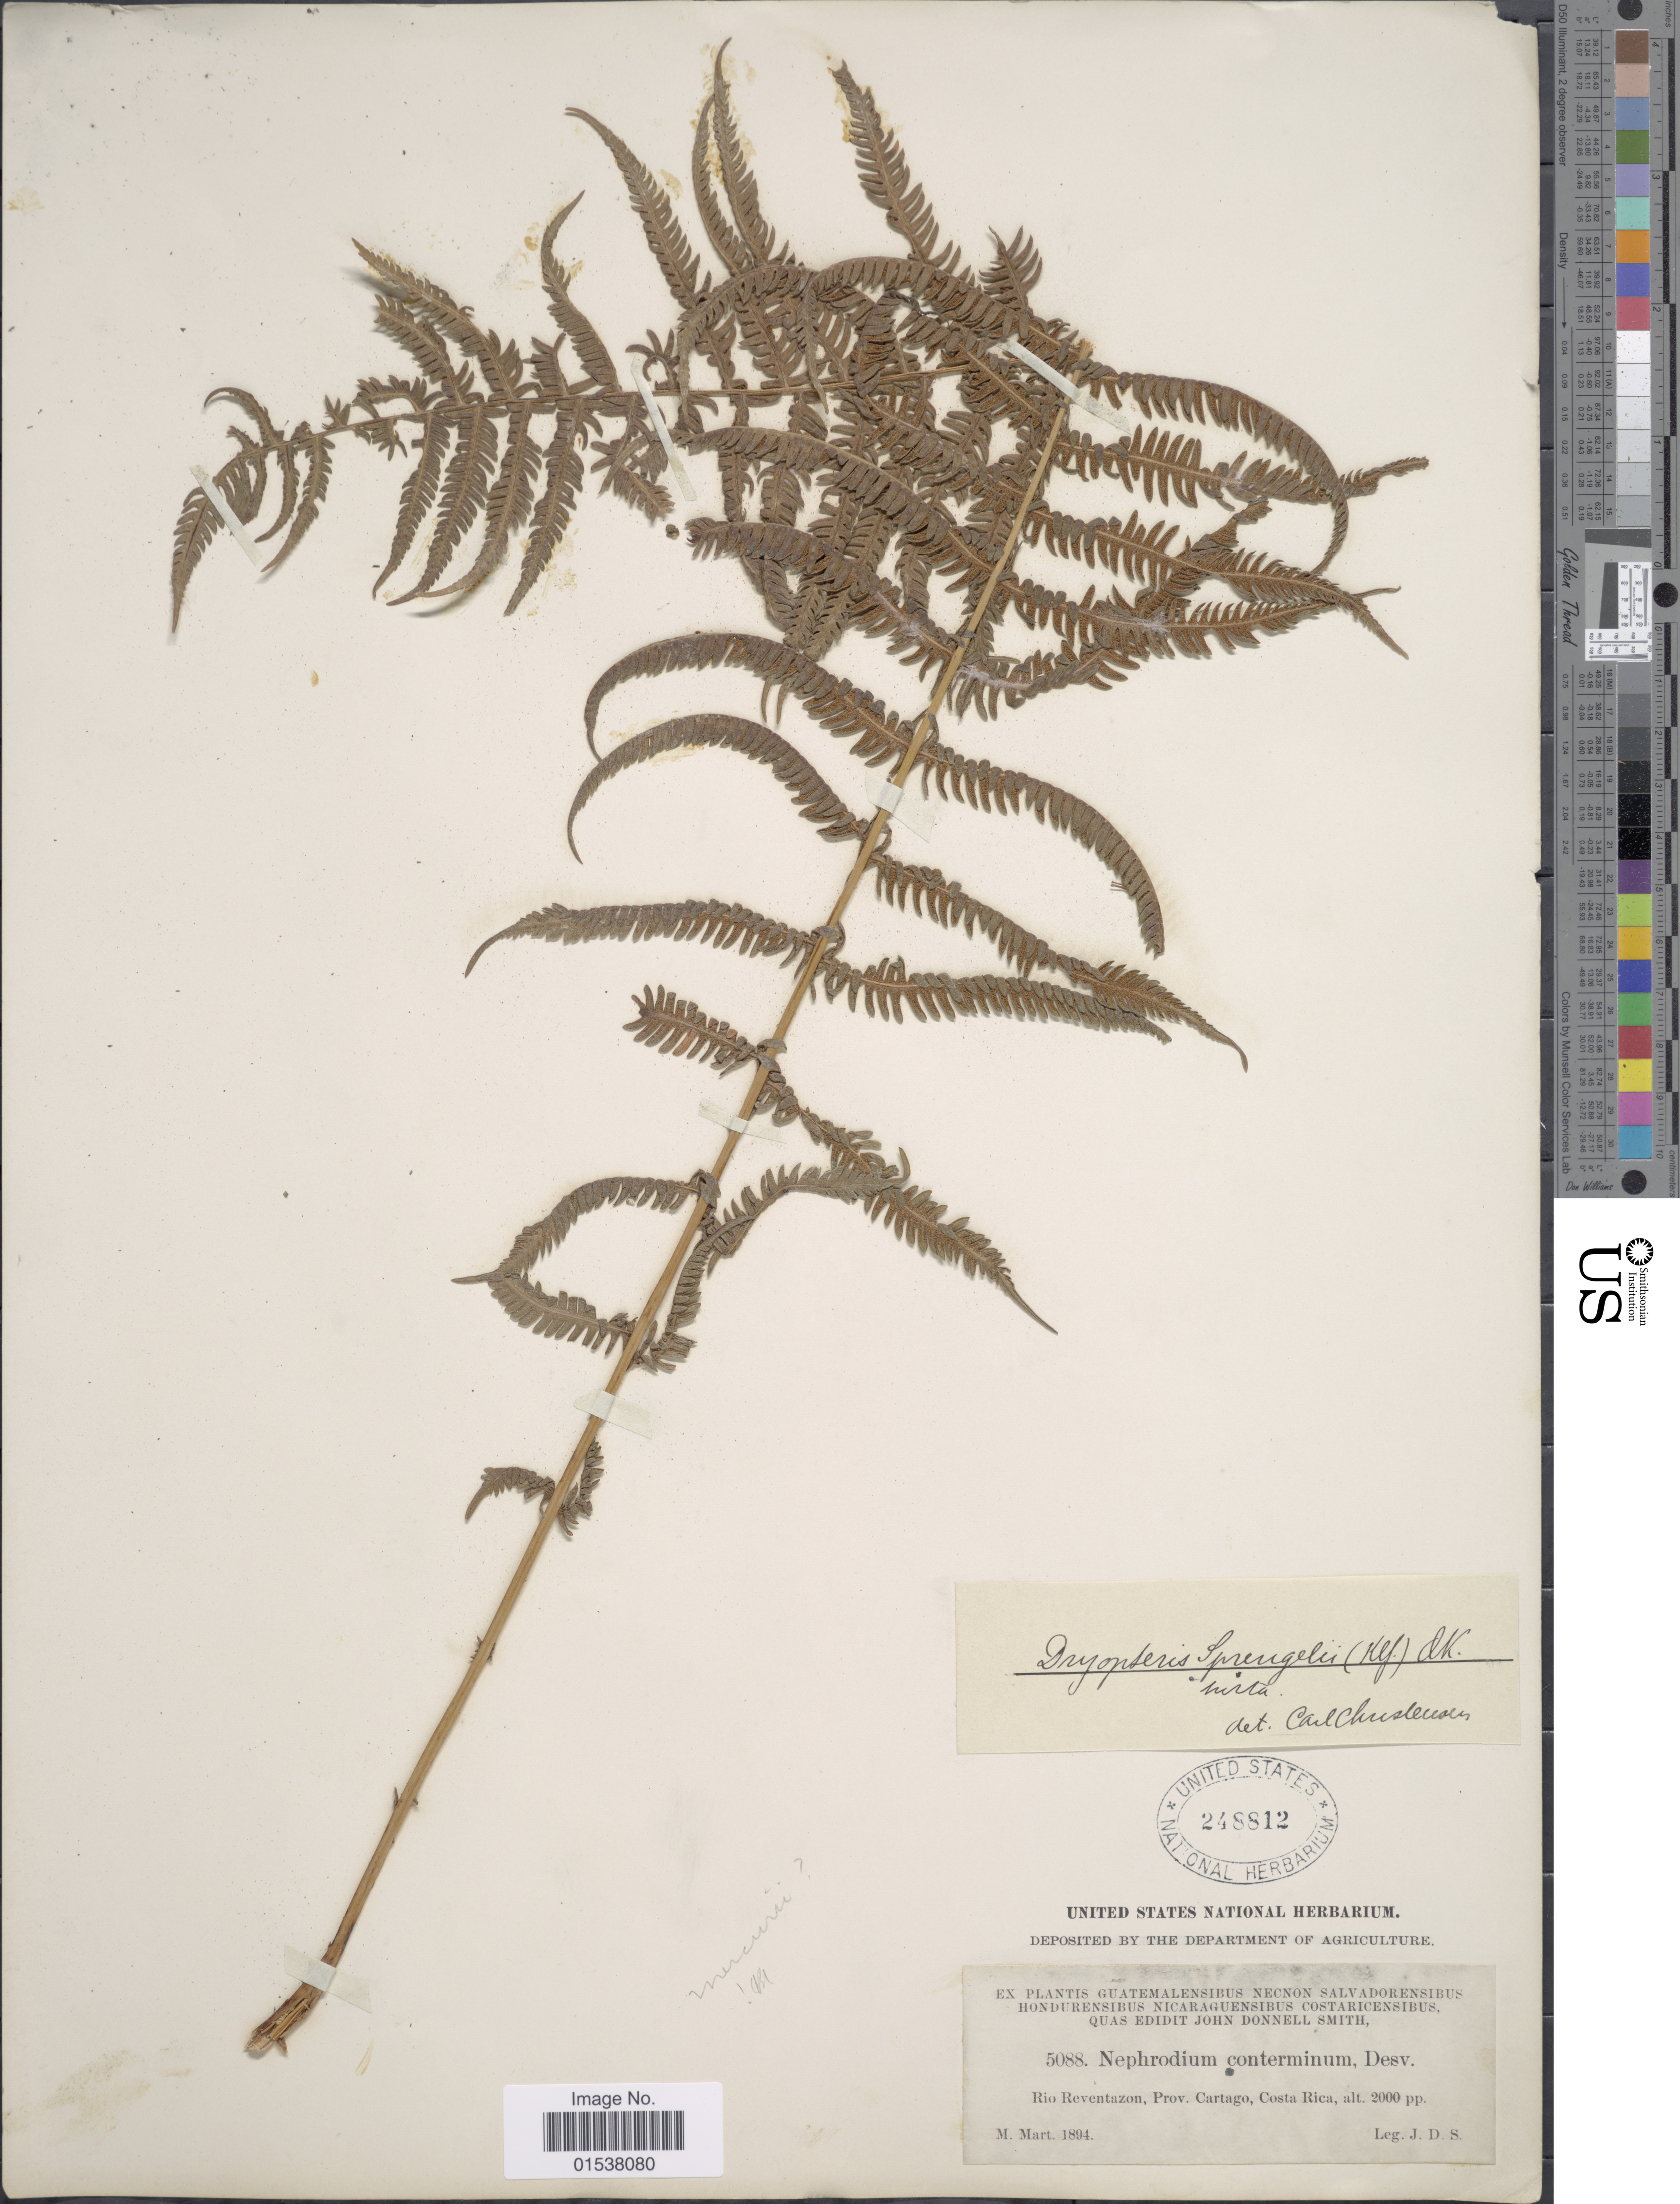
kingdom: Plantae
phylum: Tracheophyta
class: Polypodiopsida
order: Polypodiales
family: Thelypteridaceae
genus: Amauropelta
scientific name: Amauropelta balbisii (Spreng.) comb. nov., ined. 2015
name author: (Spreng.)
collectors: J. Donnell Smith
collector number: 5088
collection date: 1894-03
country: Costa Rica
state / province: Cartago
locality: Rio Reventazon, Prov. Cartago, Costa Rica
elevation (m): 610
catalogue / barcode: US 248812